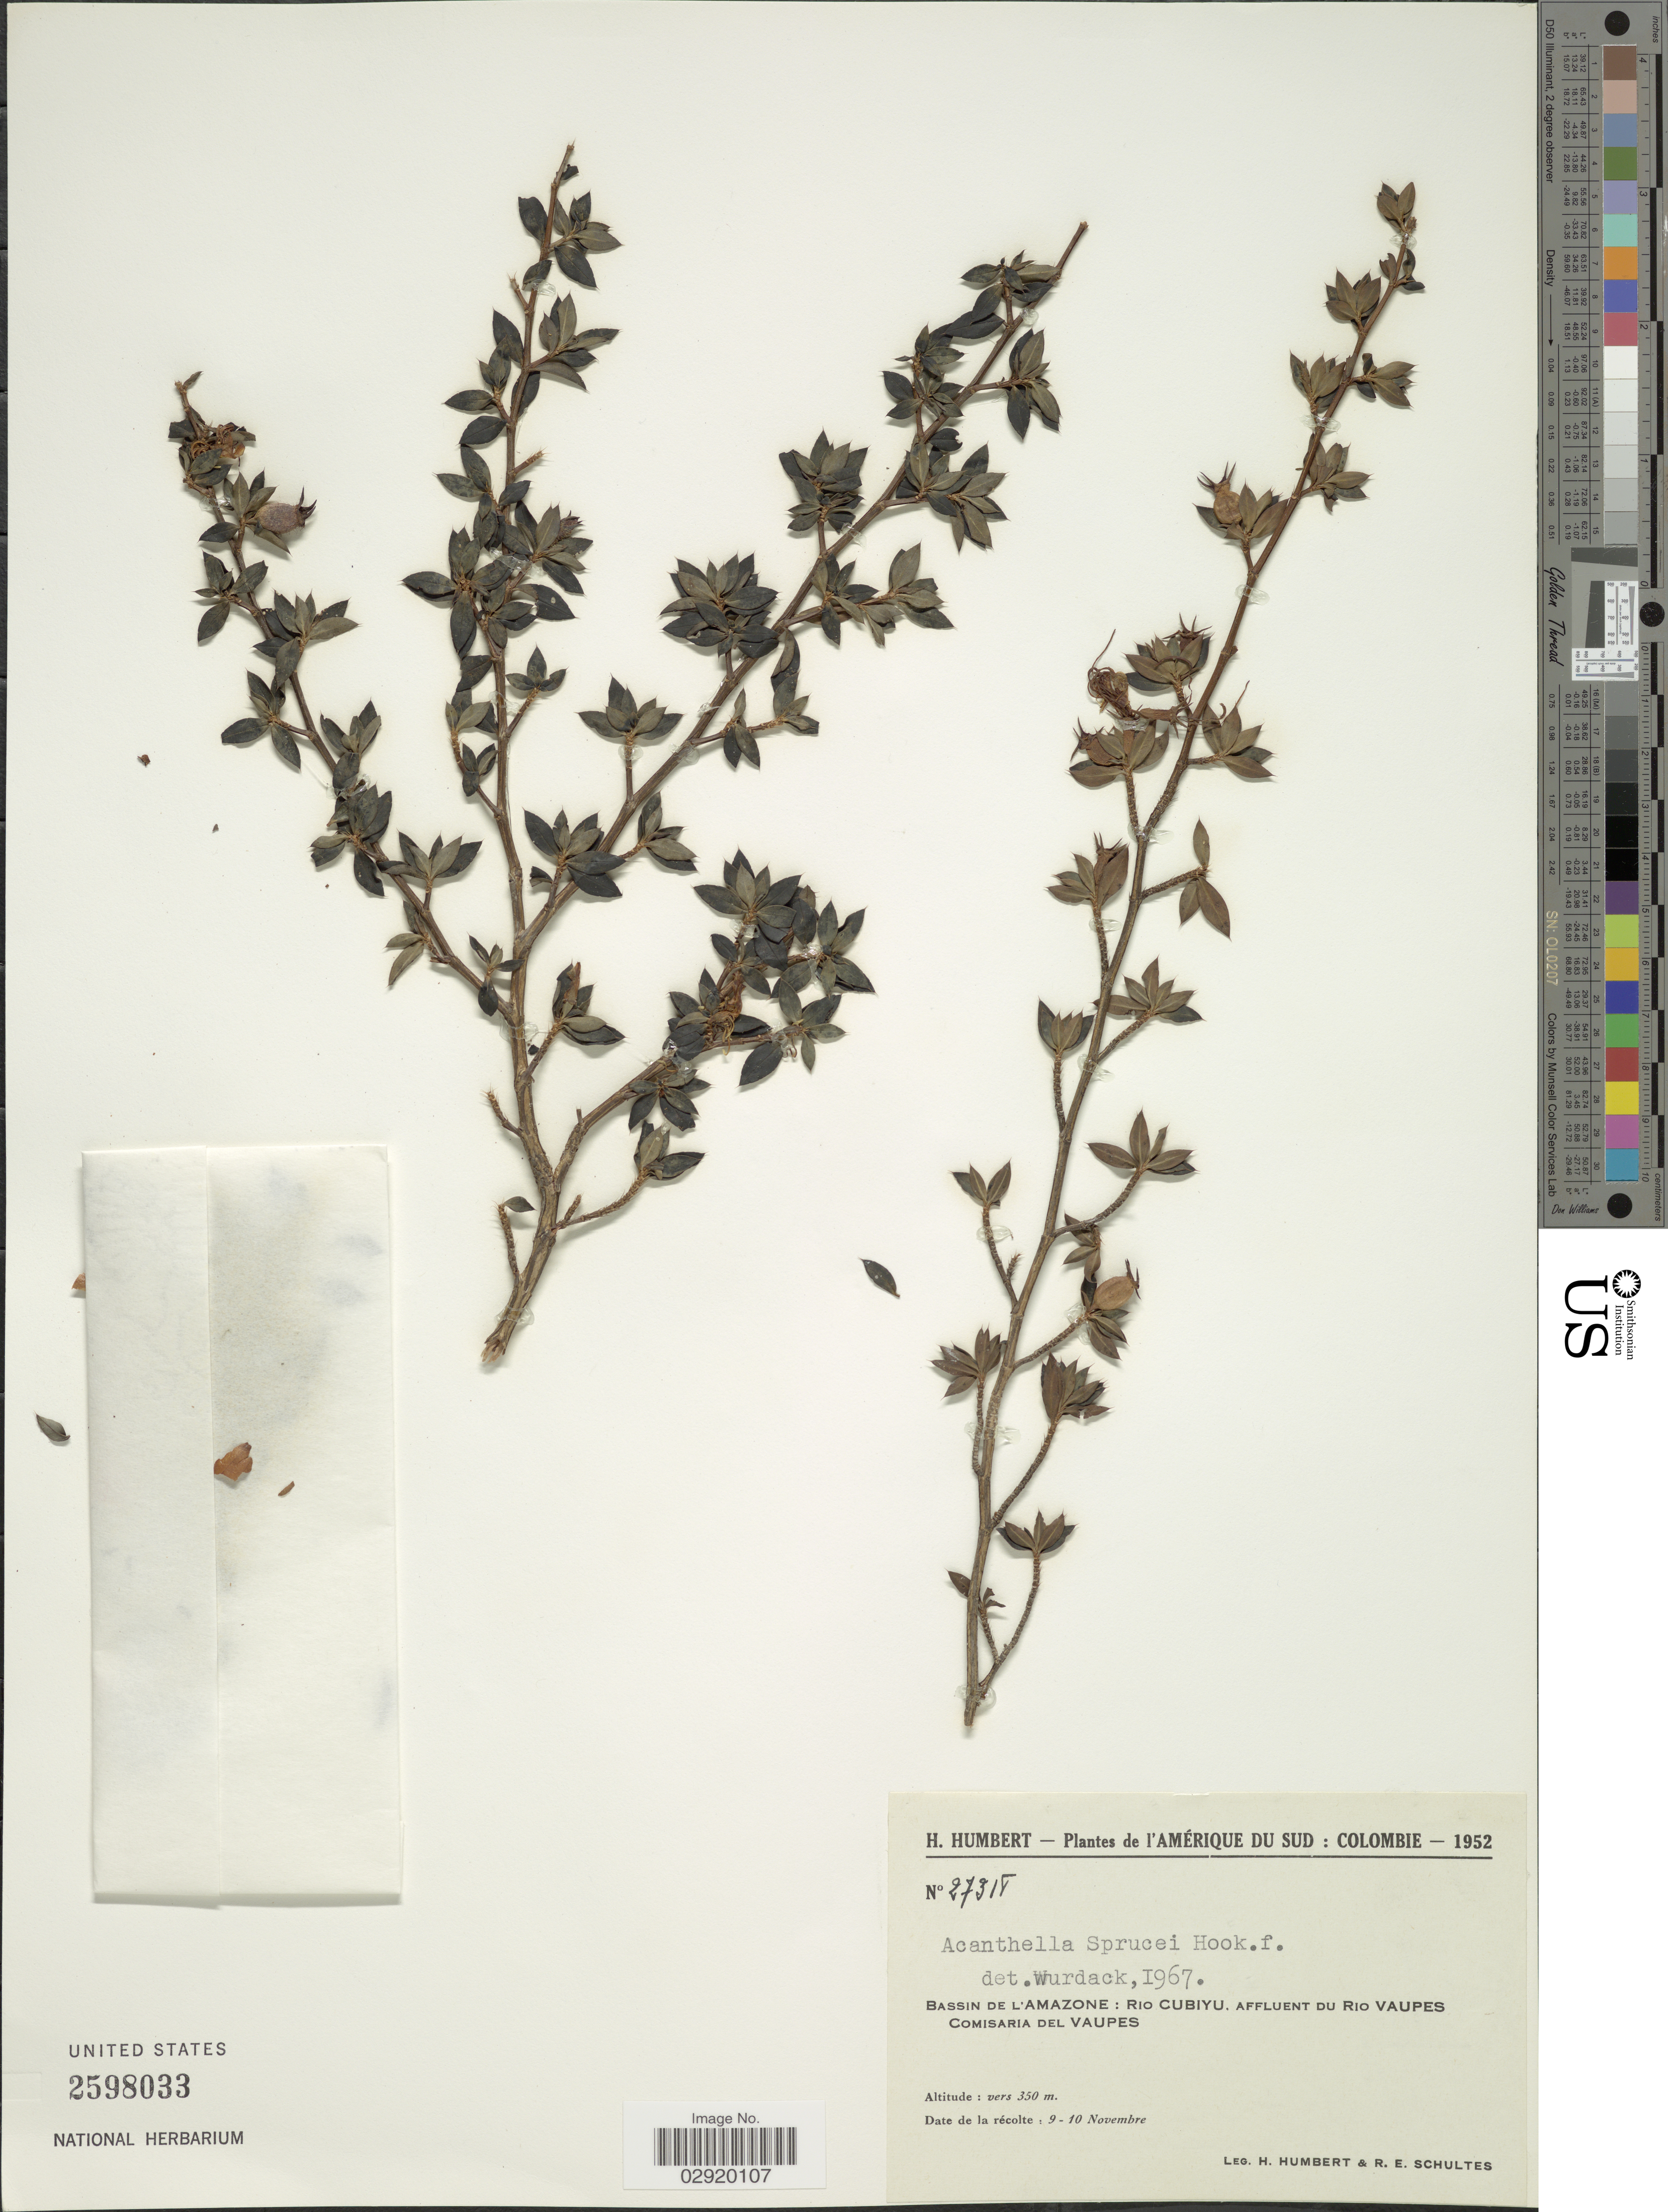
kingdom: Plantae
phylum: Tracheophyta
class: Magnoliopsida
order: Myrtales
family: Melastomataceae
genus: Acanthella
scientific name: Acanthella sprucei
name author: Benth. & Hook. f.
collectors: H. Humbert & R. E. Schultes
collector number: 27318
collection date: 1952-11-09/1952-11-10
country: Colombia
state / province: Vaupés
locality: Amérique du Sud. Bassin de l'Amazone: Rio Cubiyu, affluent du Rio Vaupes Comisaria del Vaupes.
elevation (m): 350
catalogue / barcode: US 2598033